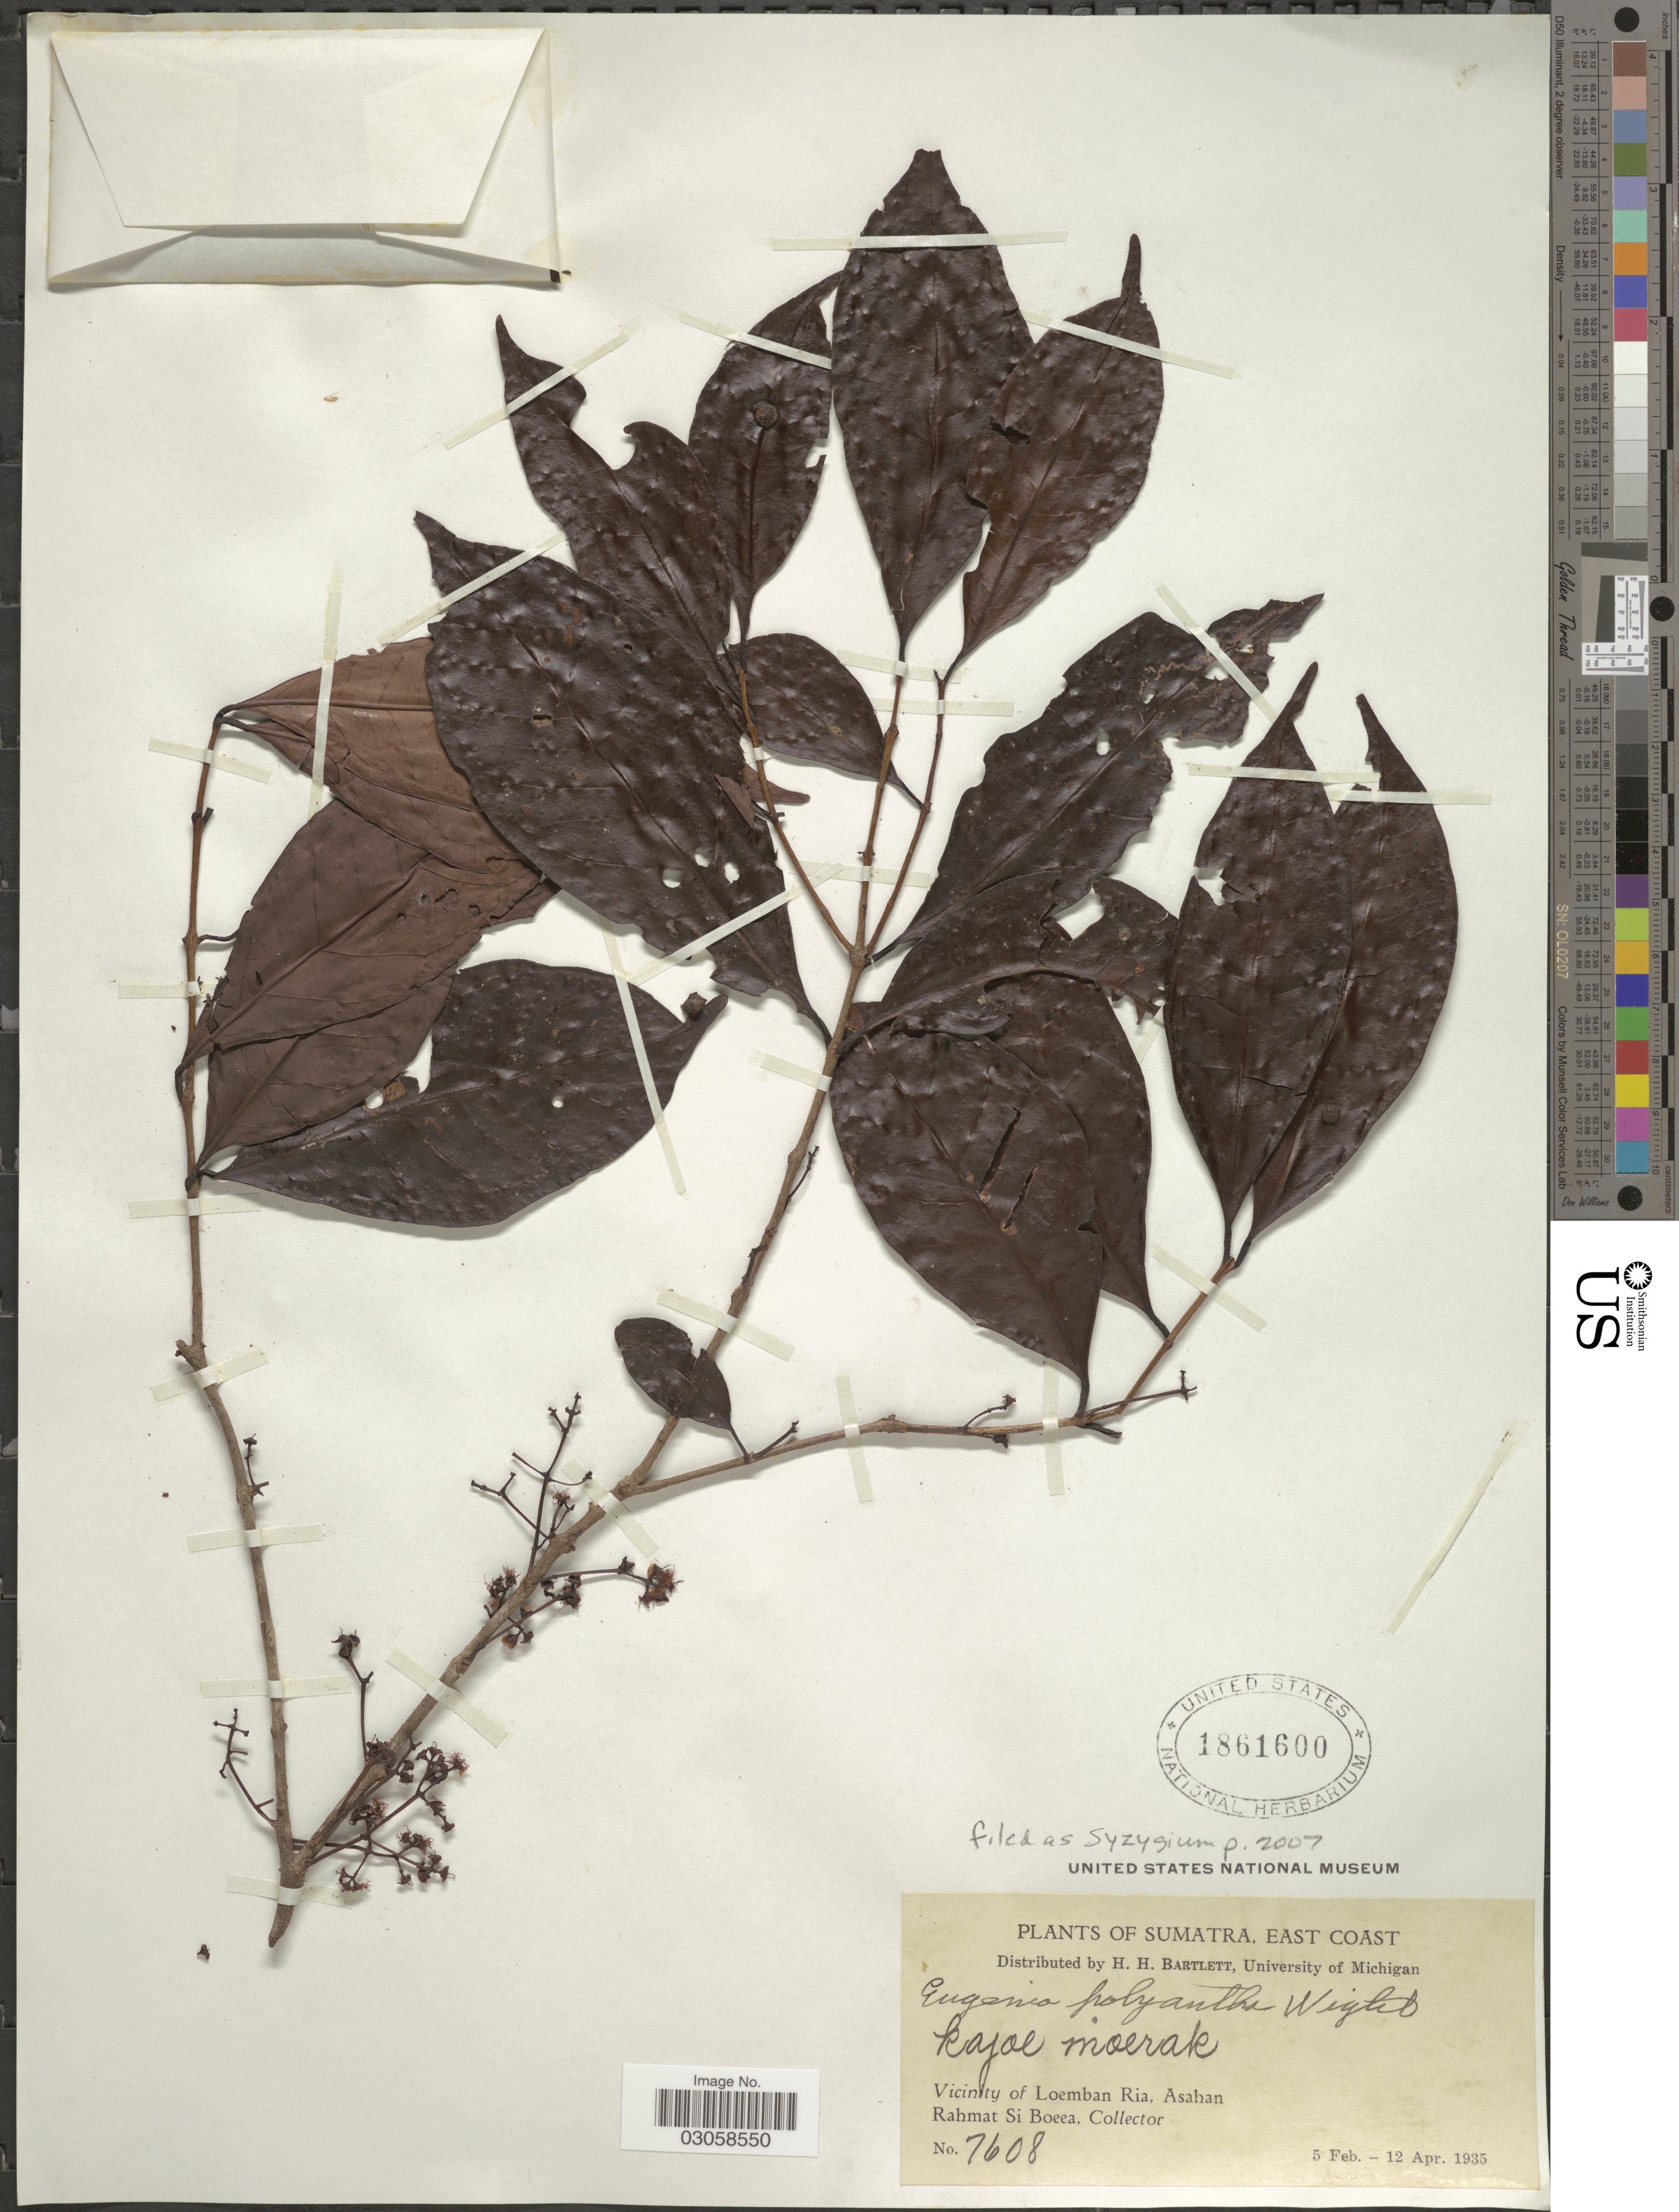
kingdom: Plantae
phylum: Tracheophyta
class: Magnoliopsida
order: Myrtales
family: Myrtaceae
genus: Syzygium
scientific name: Syzygium polyanthum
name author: (Wight) Walp.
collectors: Rahmat Si Boeea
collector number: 7608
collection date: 1935-02-05/1935-04-12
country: Indonesia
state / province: Sumatra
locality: East Coast. Vicinity of Loemban Ria, Asahan.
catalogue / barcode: US 1861600